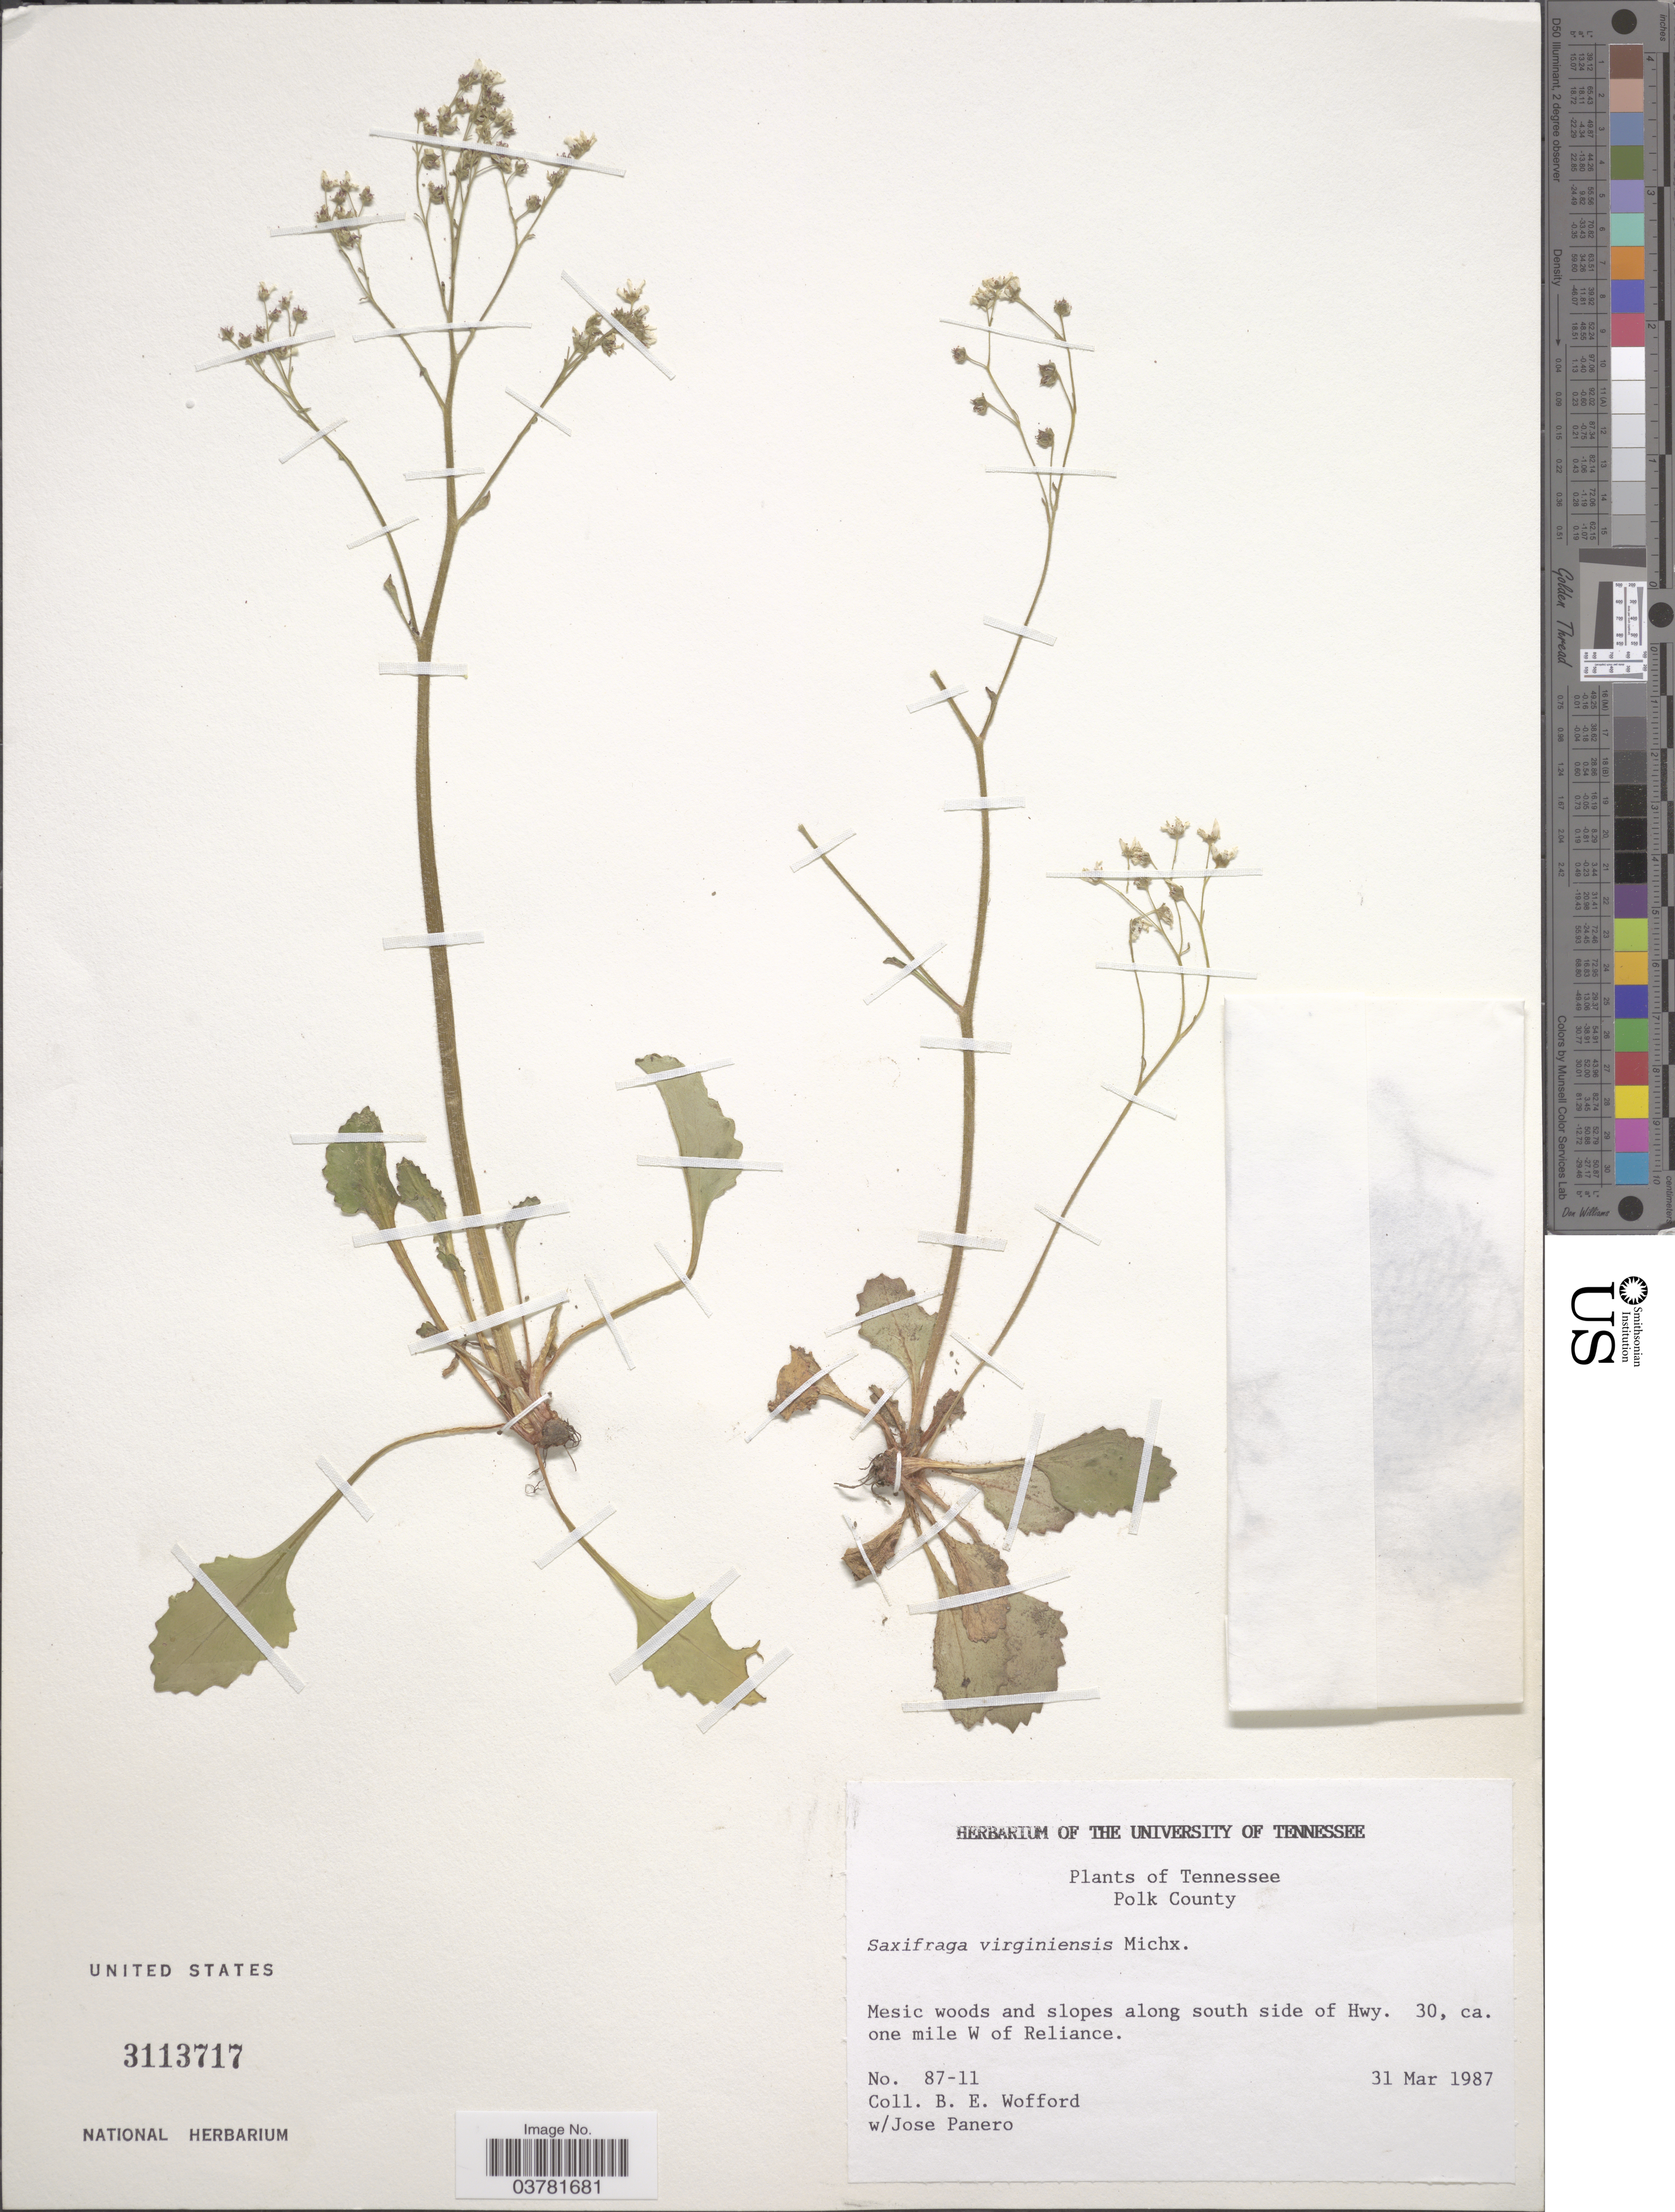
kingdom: Plantae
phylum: Tracheophyta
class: Magnoliopsida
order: Saxifragales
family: Saxifragaceae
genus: Micranthes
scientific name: Micranthes virginiensis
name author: (Michx.) Small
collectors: B. Wofford & J. L. Panero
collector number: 87-11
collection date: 1987-03-31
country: United States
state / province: Tennessee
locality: Polk County. Mesic woods and slopes along south side of Hwy. 30, ca. one mile W of Reliance.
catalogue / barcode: US 3113717